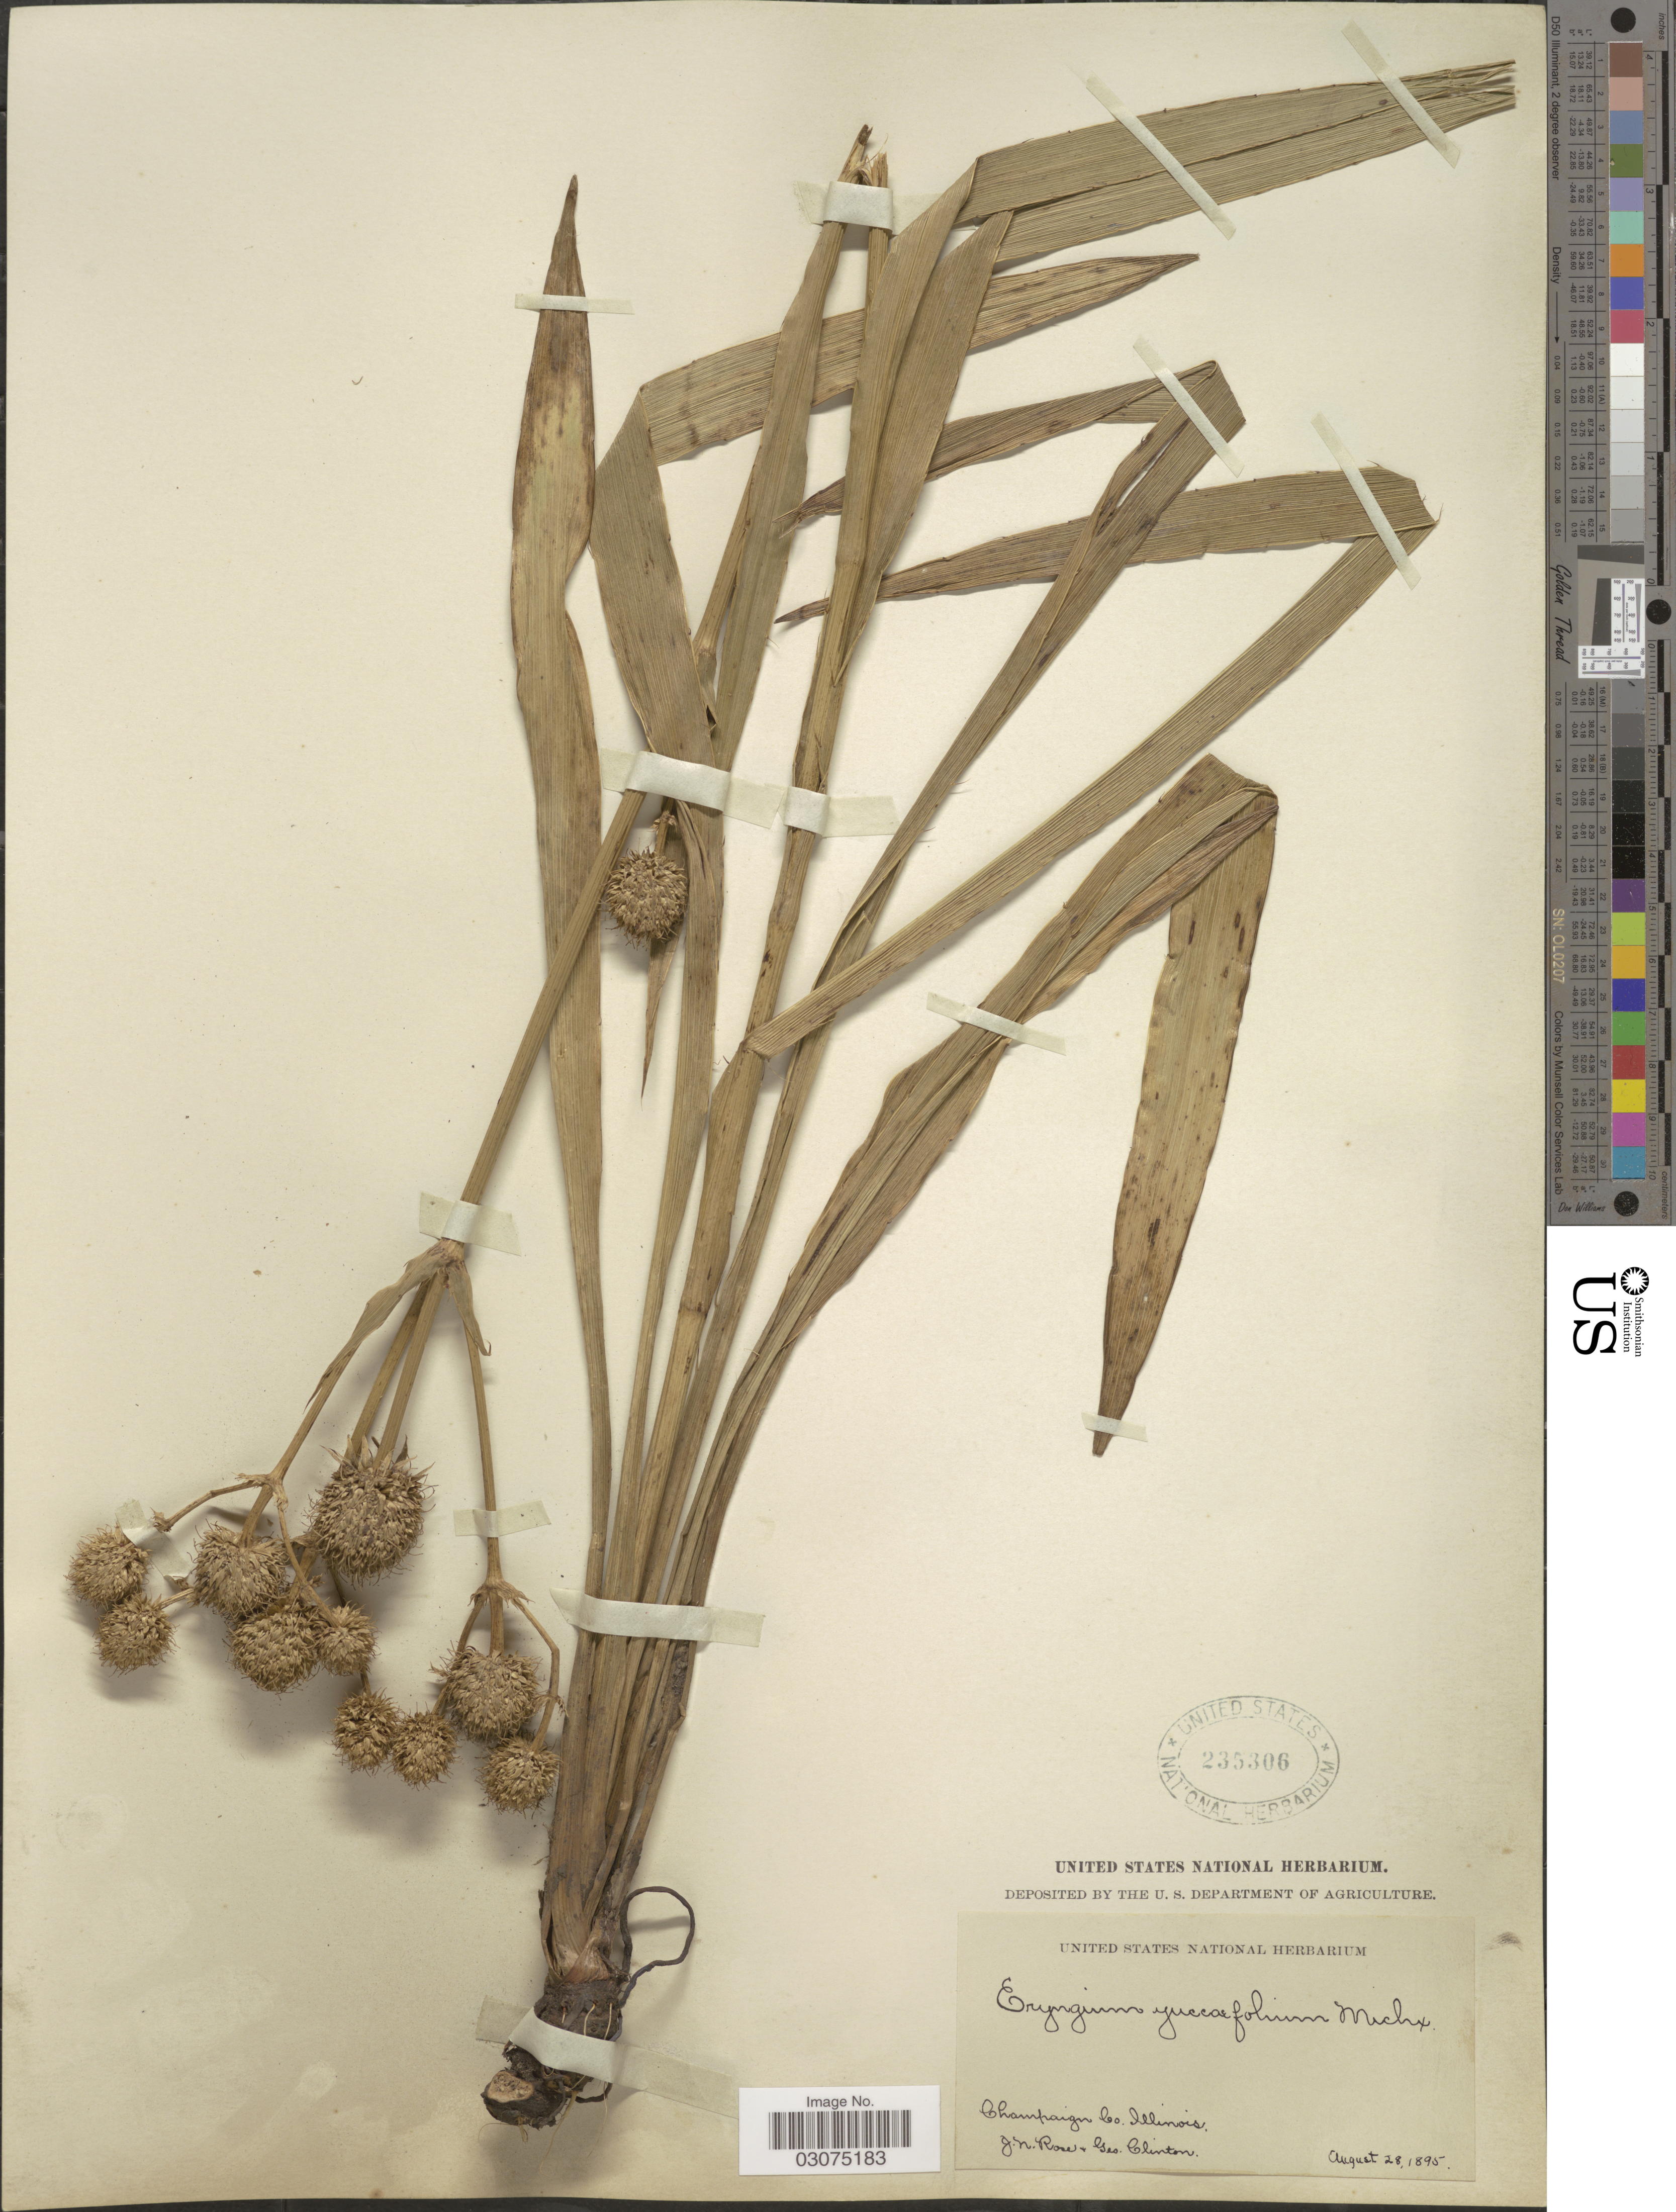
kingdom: Plantae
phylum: Tracheophyta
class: Magnoliopsida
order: Apiales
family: Apiaceae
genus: Eryngium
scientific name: Eryngium yuccifolium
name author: Michx.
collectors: J. N. Rose & G. Clinton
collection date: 1895-08-28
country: United States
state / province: Illinois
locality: Champaign Co.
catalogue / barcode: US 235306